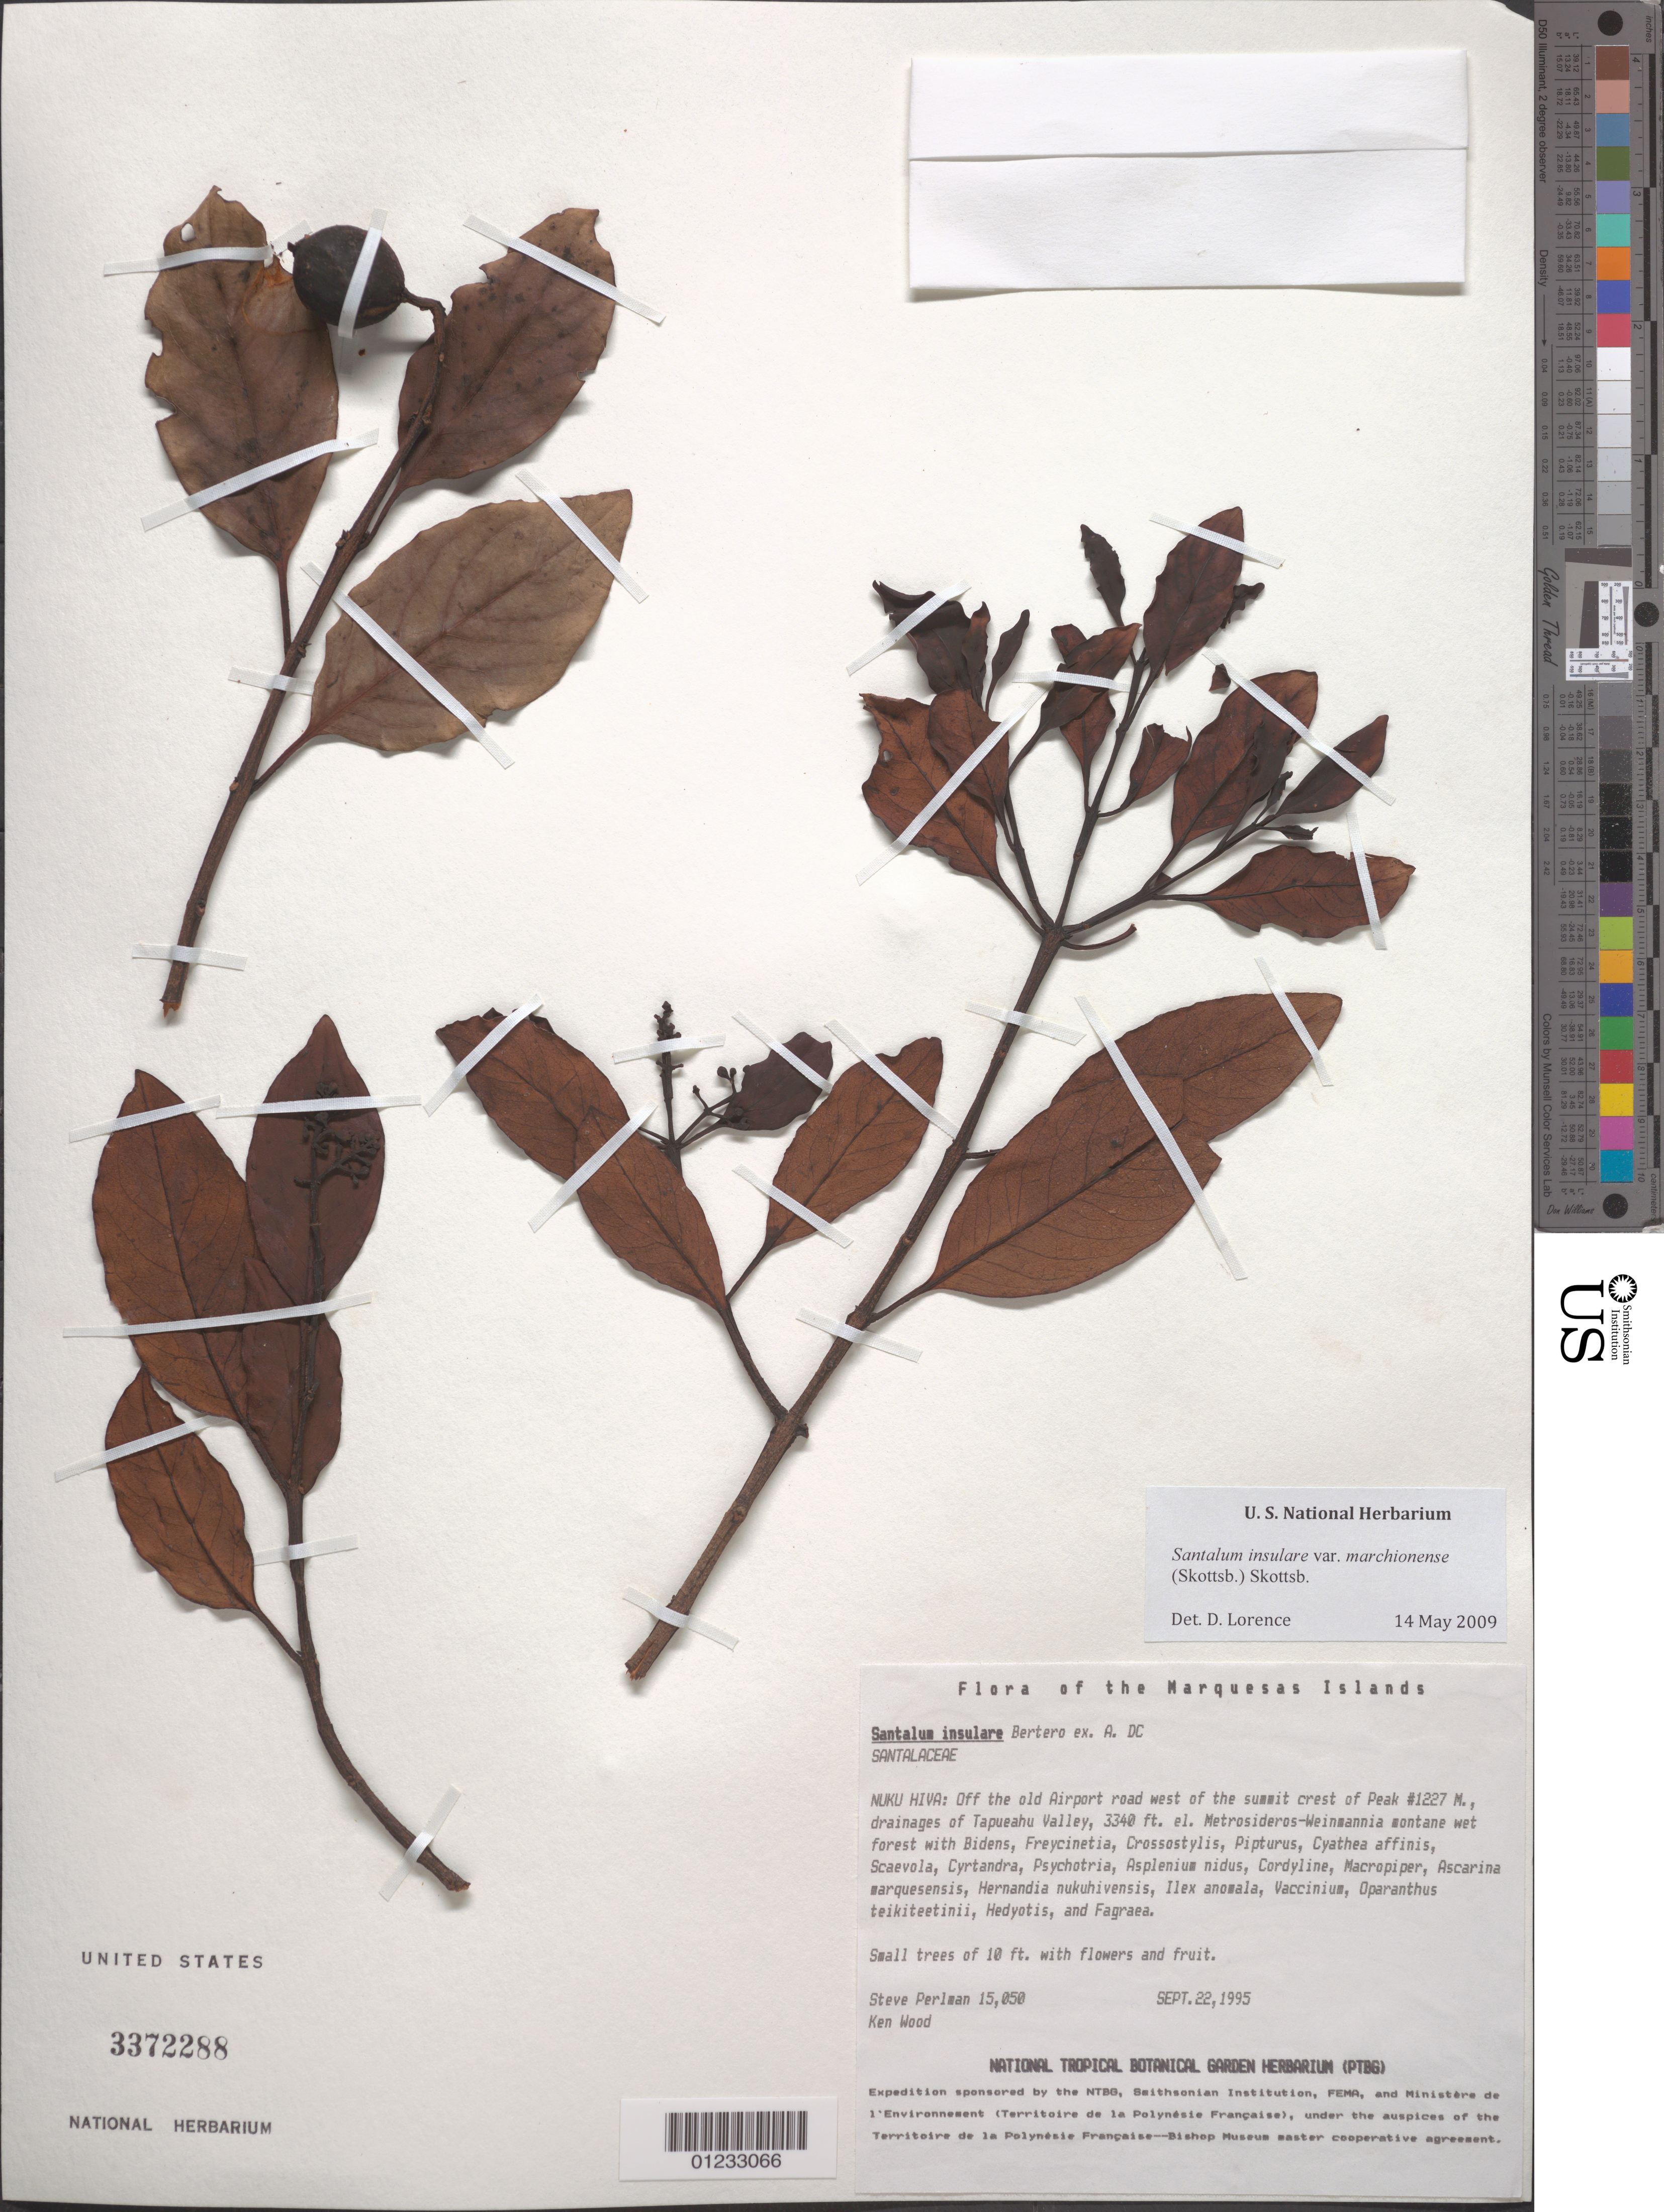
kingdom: Plantae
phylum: Tracheophyta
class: Magnoliopsida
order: Santalales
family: Santalaceae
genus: Santalum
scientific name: Santalum insulare var. marchionense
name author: (Skottsb.) Skottsb.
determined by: Lorence, David H., (PTBG), National Tropical Botanical Garden (UNITED STATES)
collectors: S. P. Perlman & K. R. Wood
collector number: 15050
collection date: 1995-09-22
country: French Polynesia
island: Nuku Hiva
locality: Off old Airport road, W of summit crest, W of Peak #1227 M., drainages of Tapueahu Valley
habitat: In Metrosideros - Weinmannia montane wet forest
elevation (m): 1018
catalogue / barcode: US 3372288